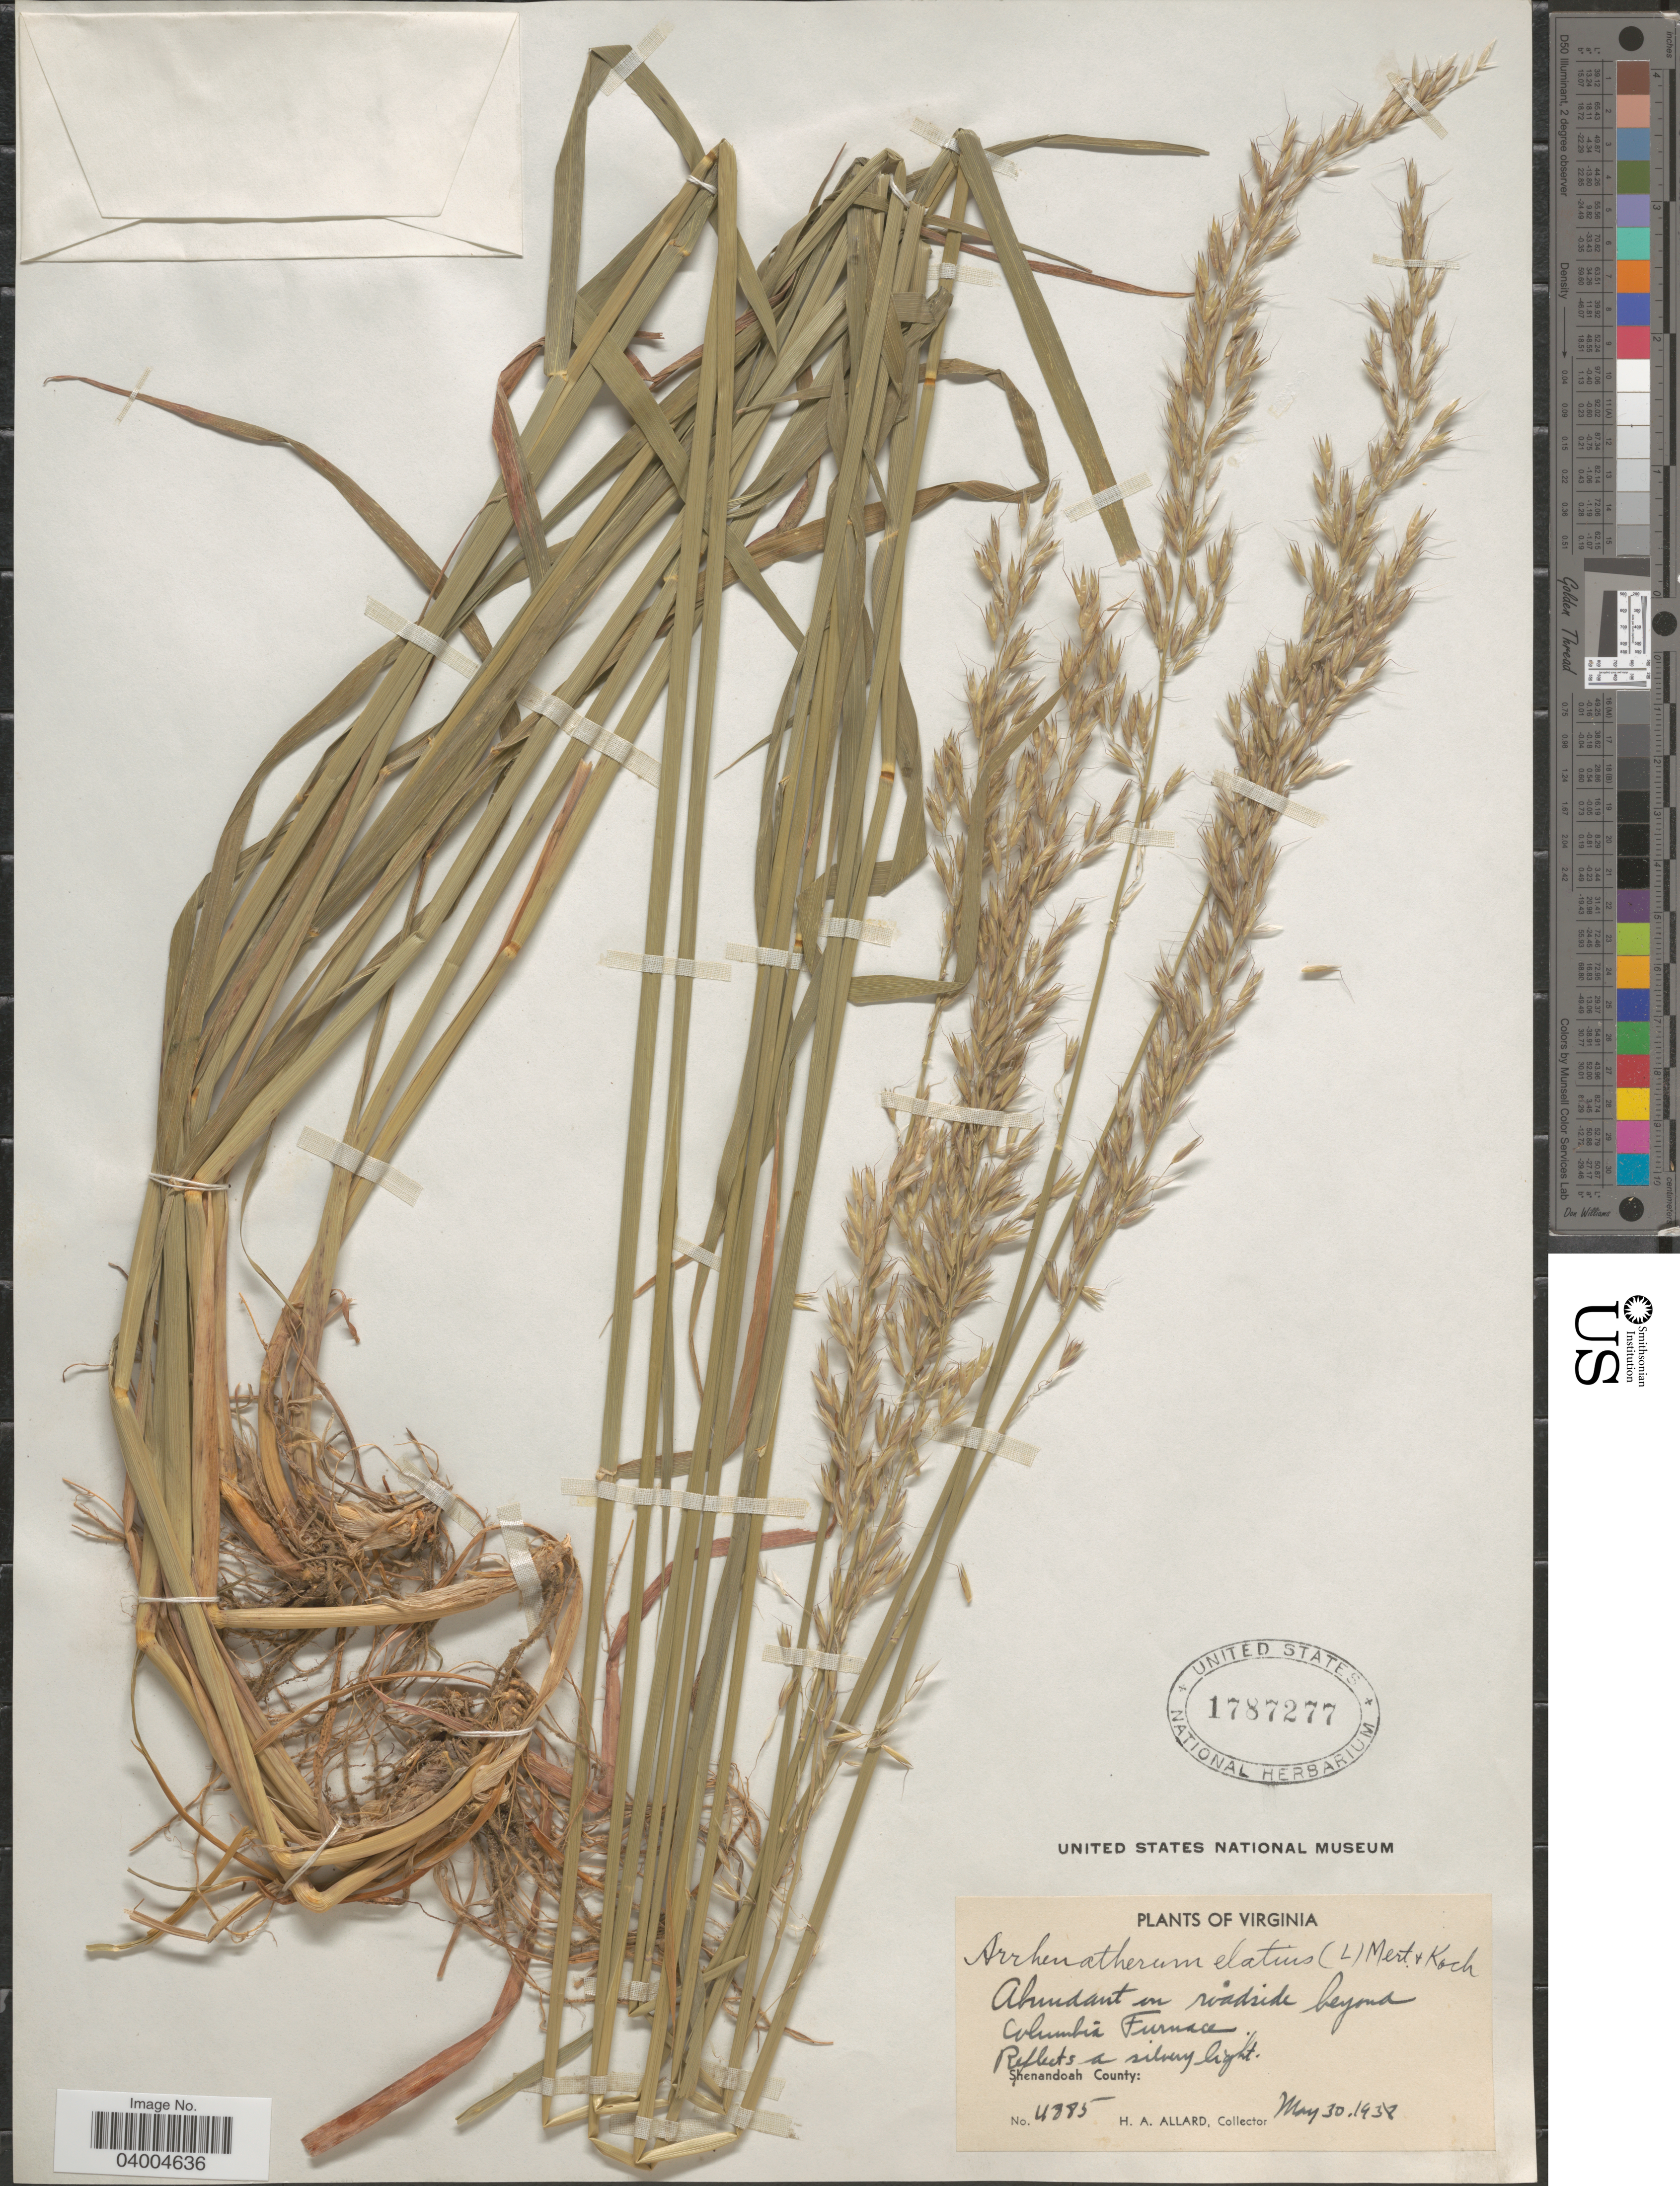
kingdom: Plantae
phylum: Tracheophyta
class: Liliopsida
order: Poales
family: Poaceae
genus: Arrhenatherum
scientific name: Arrhenatherum elatius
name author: (L.) J. Presl & C. Presl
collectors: H. A. Allard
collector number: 4385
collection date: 1938-05-30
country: United States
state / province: Virginia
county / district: Shenandoah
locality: On roadside beyond Columbia Furnace. Shenandoah County.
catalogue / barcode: US 1787277